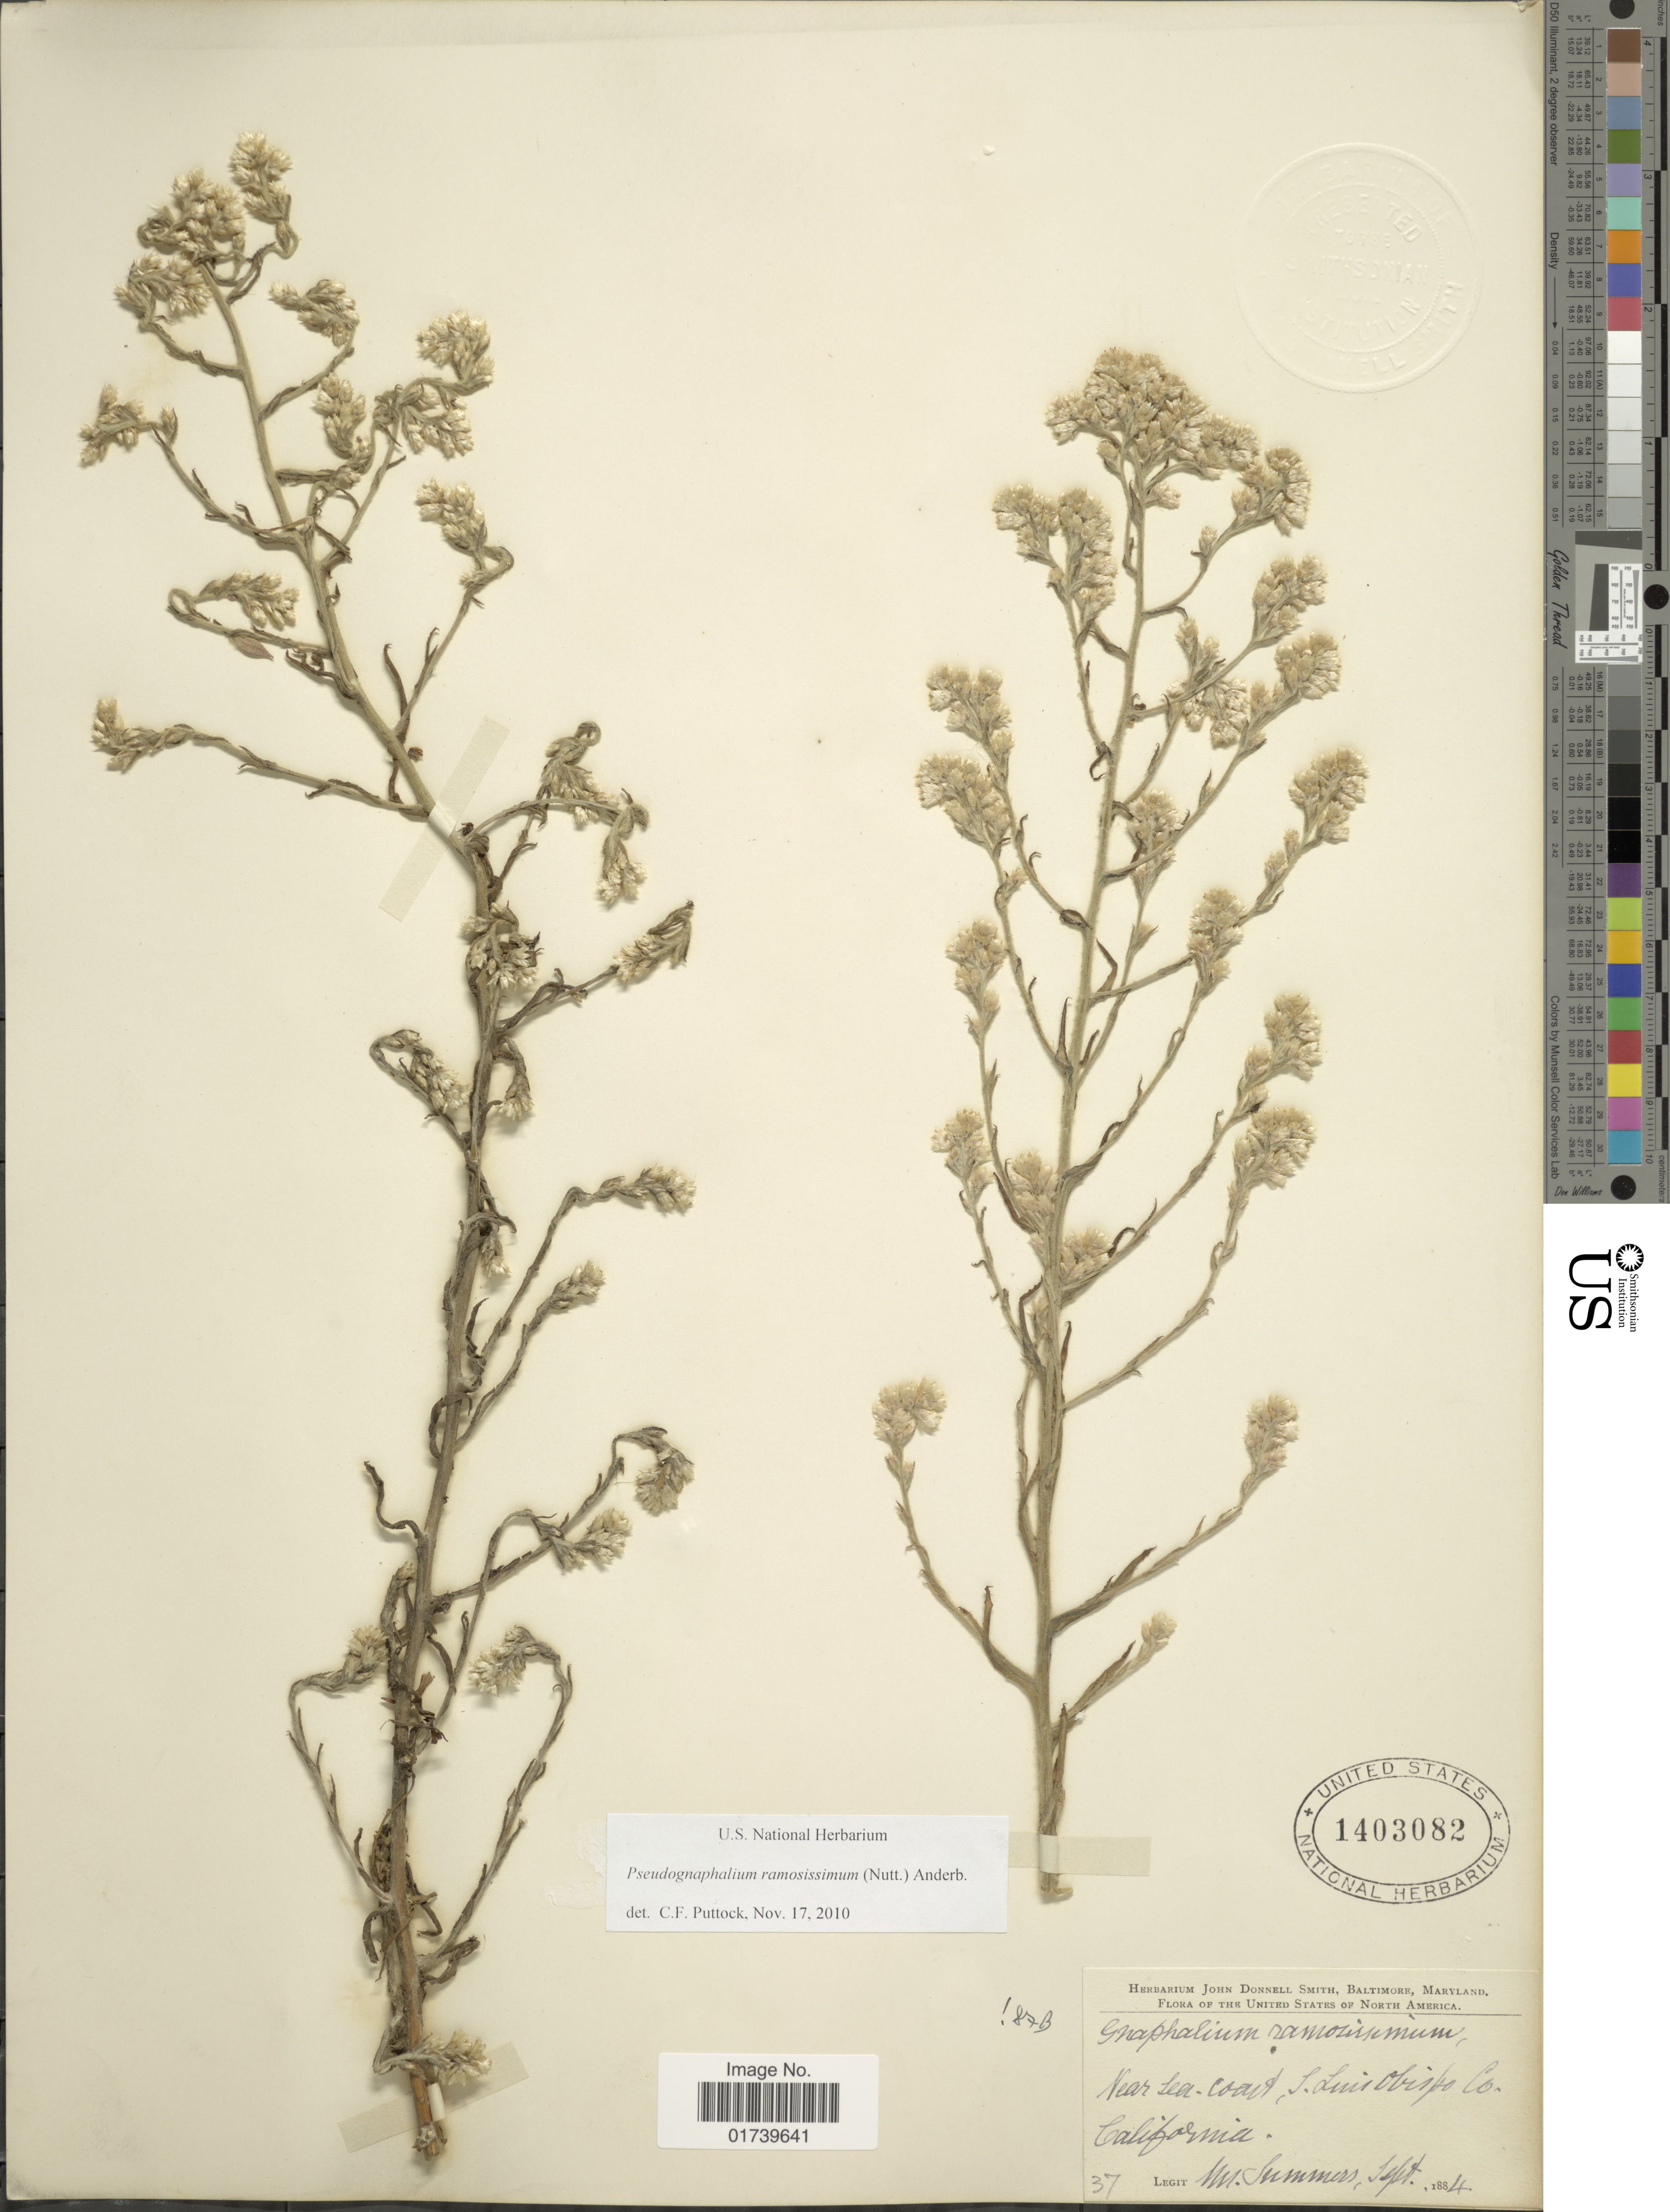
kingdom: Plantae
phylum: Tracheophyta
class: Magnoliopsida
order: Asterales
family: Asteraceae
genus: Pseudognaphalium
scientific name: Pseudognaphalium ramosissimum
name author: (Nutt.) Anderb.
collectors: R. Summers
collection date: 1884-09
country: United States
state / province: California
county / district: San Luis Obispo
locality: Near Sea-Coast, S. Luis Obispo Co.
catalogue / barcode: US 1403082